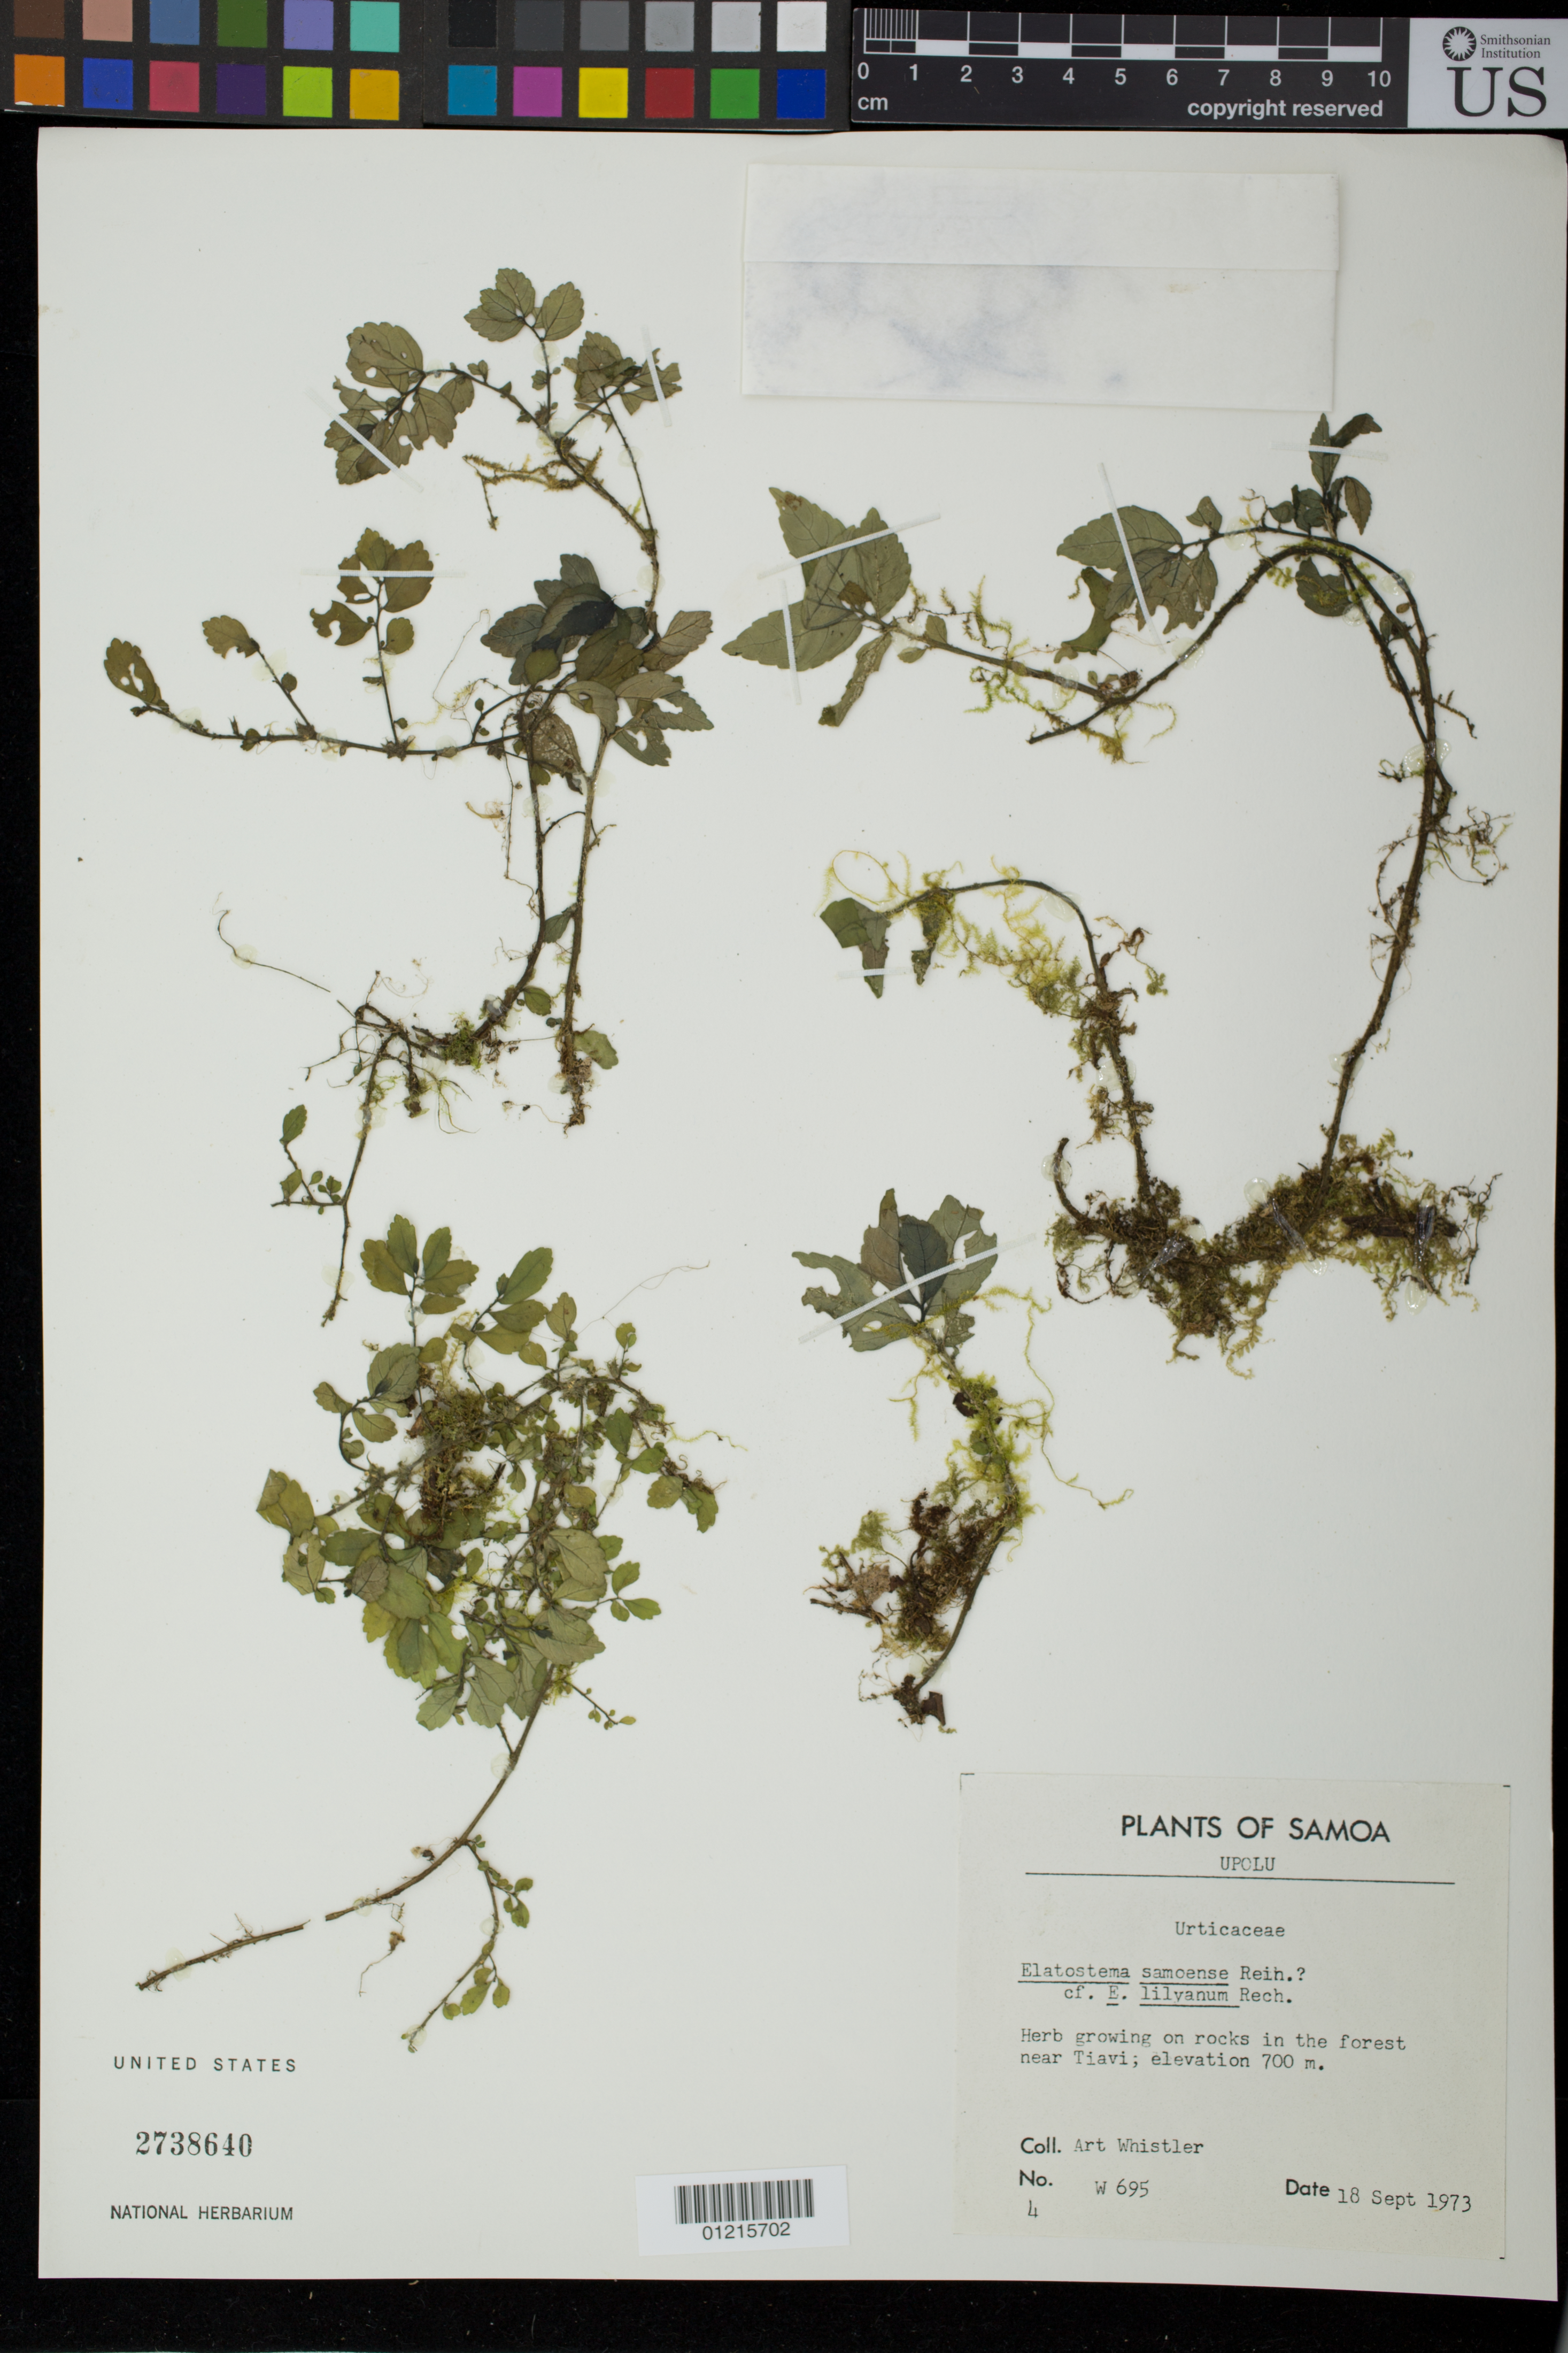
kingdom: Plantae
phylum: Tracheophyta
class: Magnoliopsida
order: Rosales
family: Urticaceae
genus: Elatostema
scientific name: Elatostema samoense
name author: Reinecke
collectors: A. Whistler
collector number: W 695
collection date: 1973-09-18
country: Samoa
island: Upolu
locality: Near Tiavi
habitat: in the forest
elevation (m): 700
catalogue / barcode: US 2738640